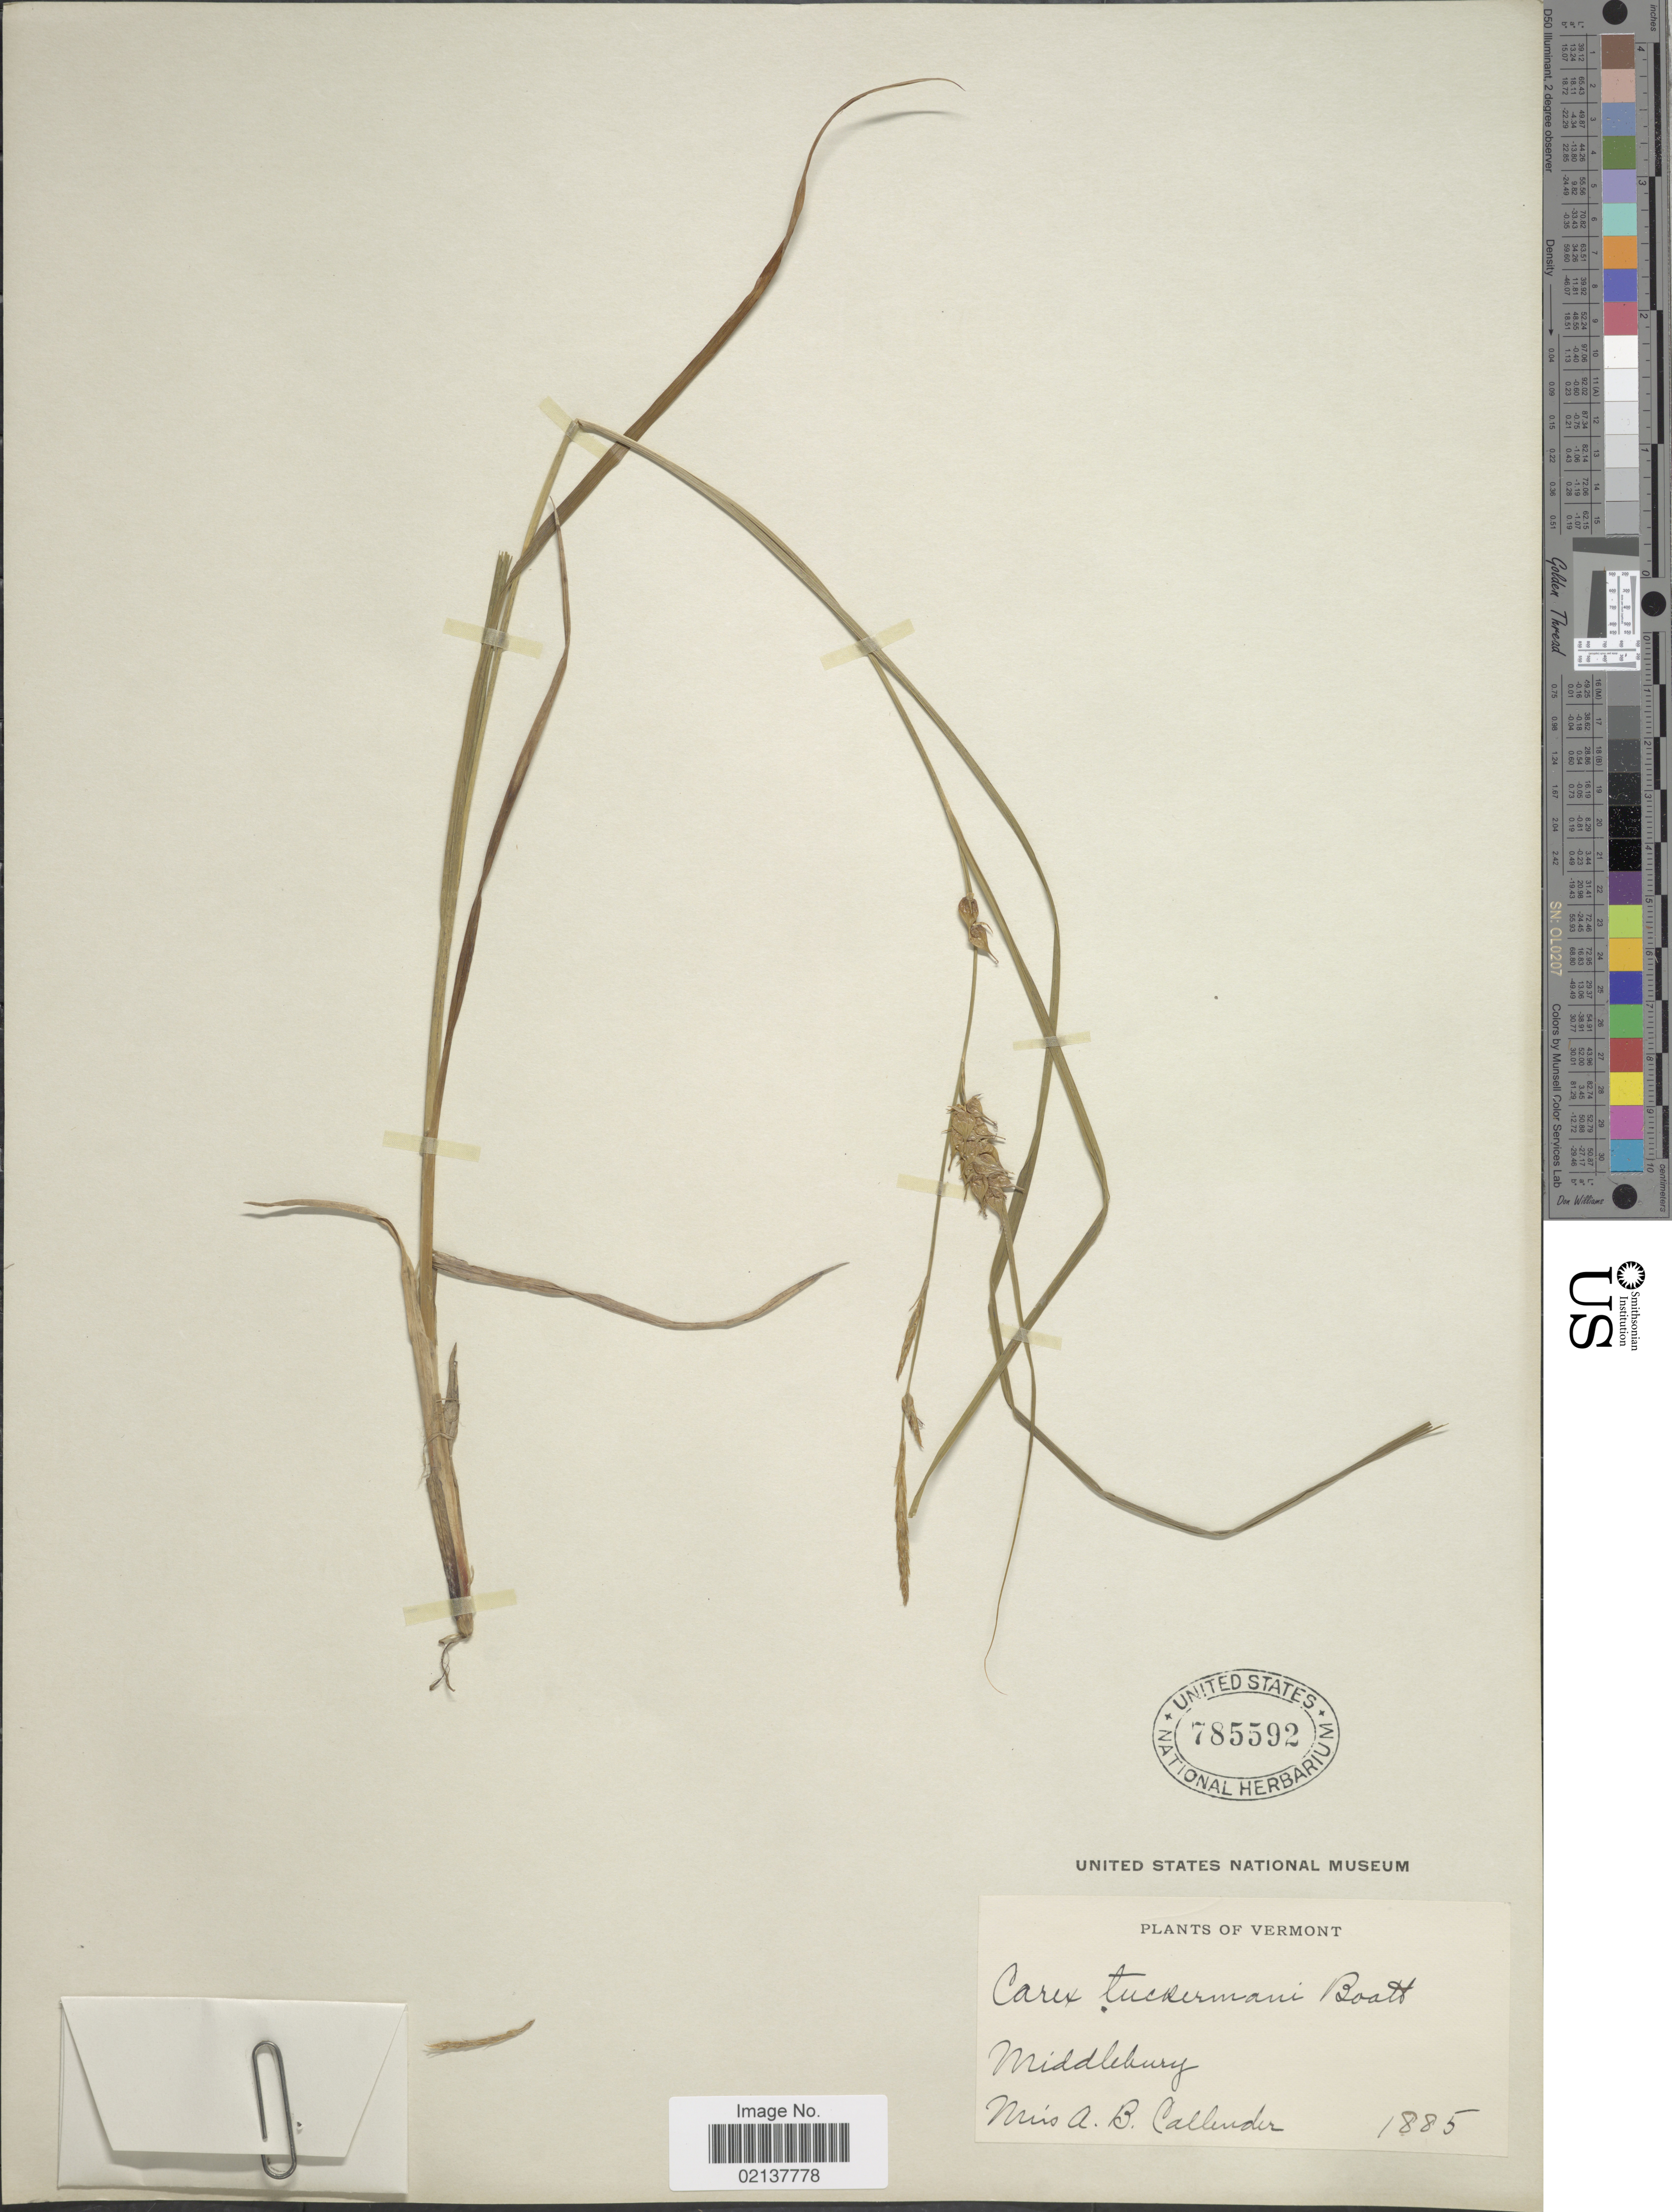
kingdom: Plantae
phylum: Tracheophyta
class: Liliopsida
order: Poales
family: Cyperaceae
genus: Carex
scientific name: Carex tuckermanii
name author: Boott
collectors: A. Callender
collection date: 1885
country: United States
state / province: Vermont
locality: Middlebury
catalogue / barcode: US 785592